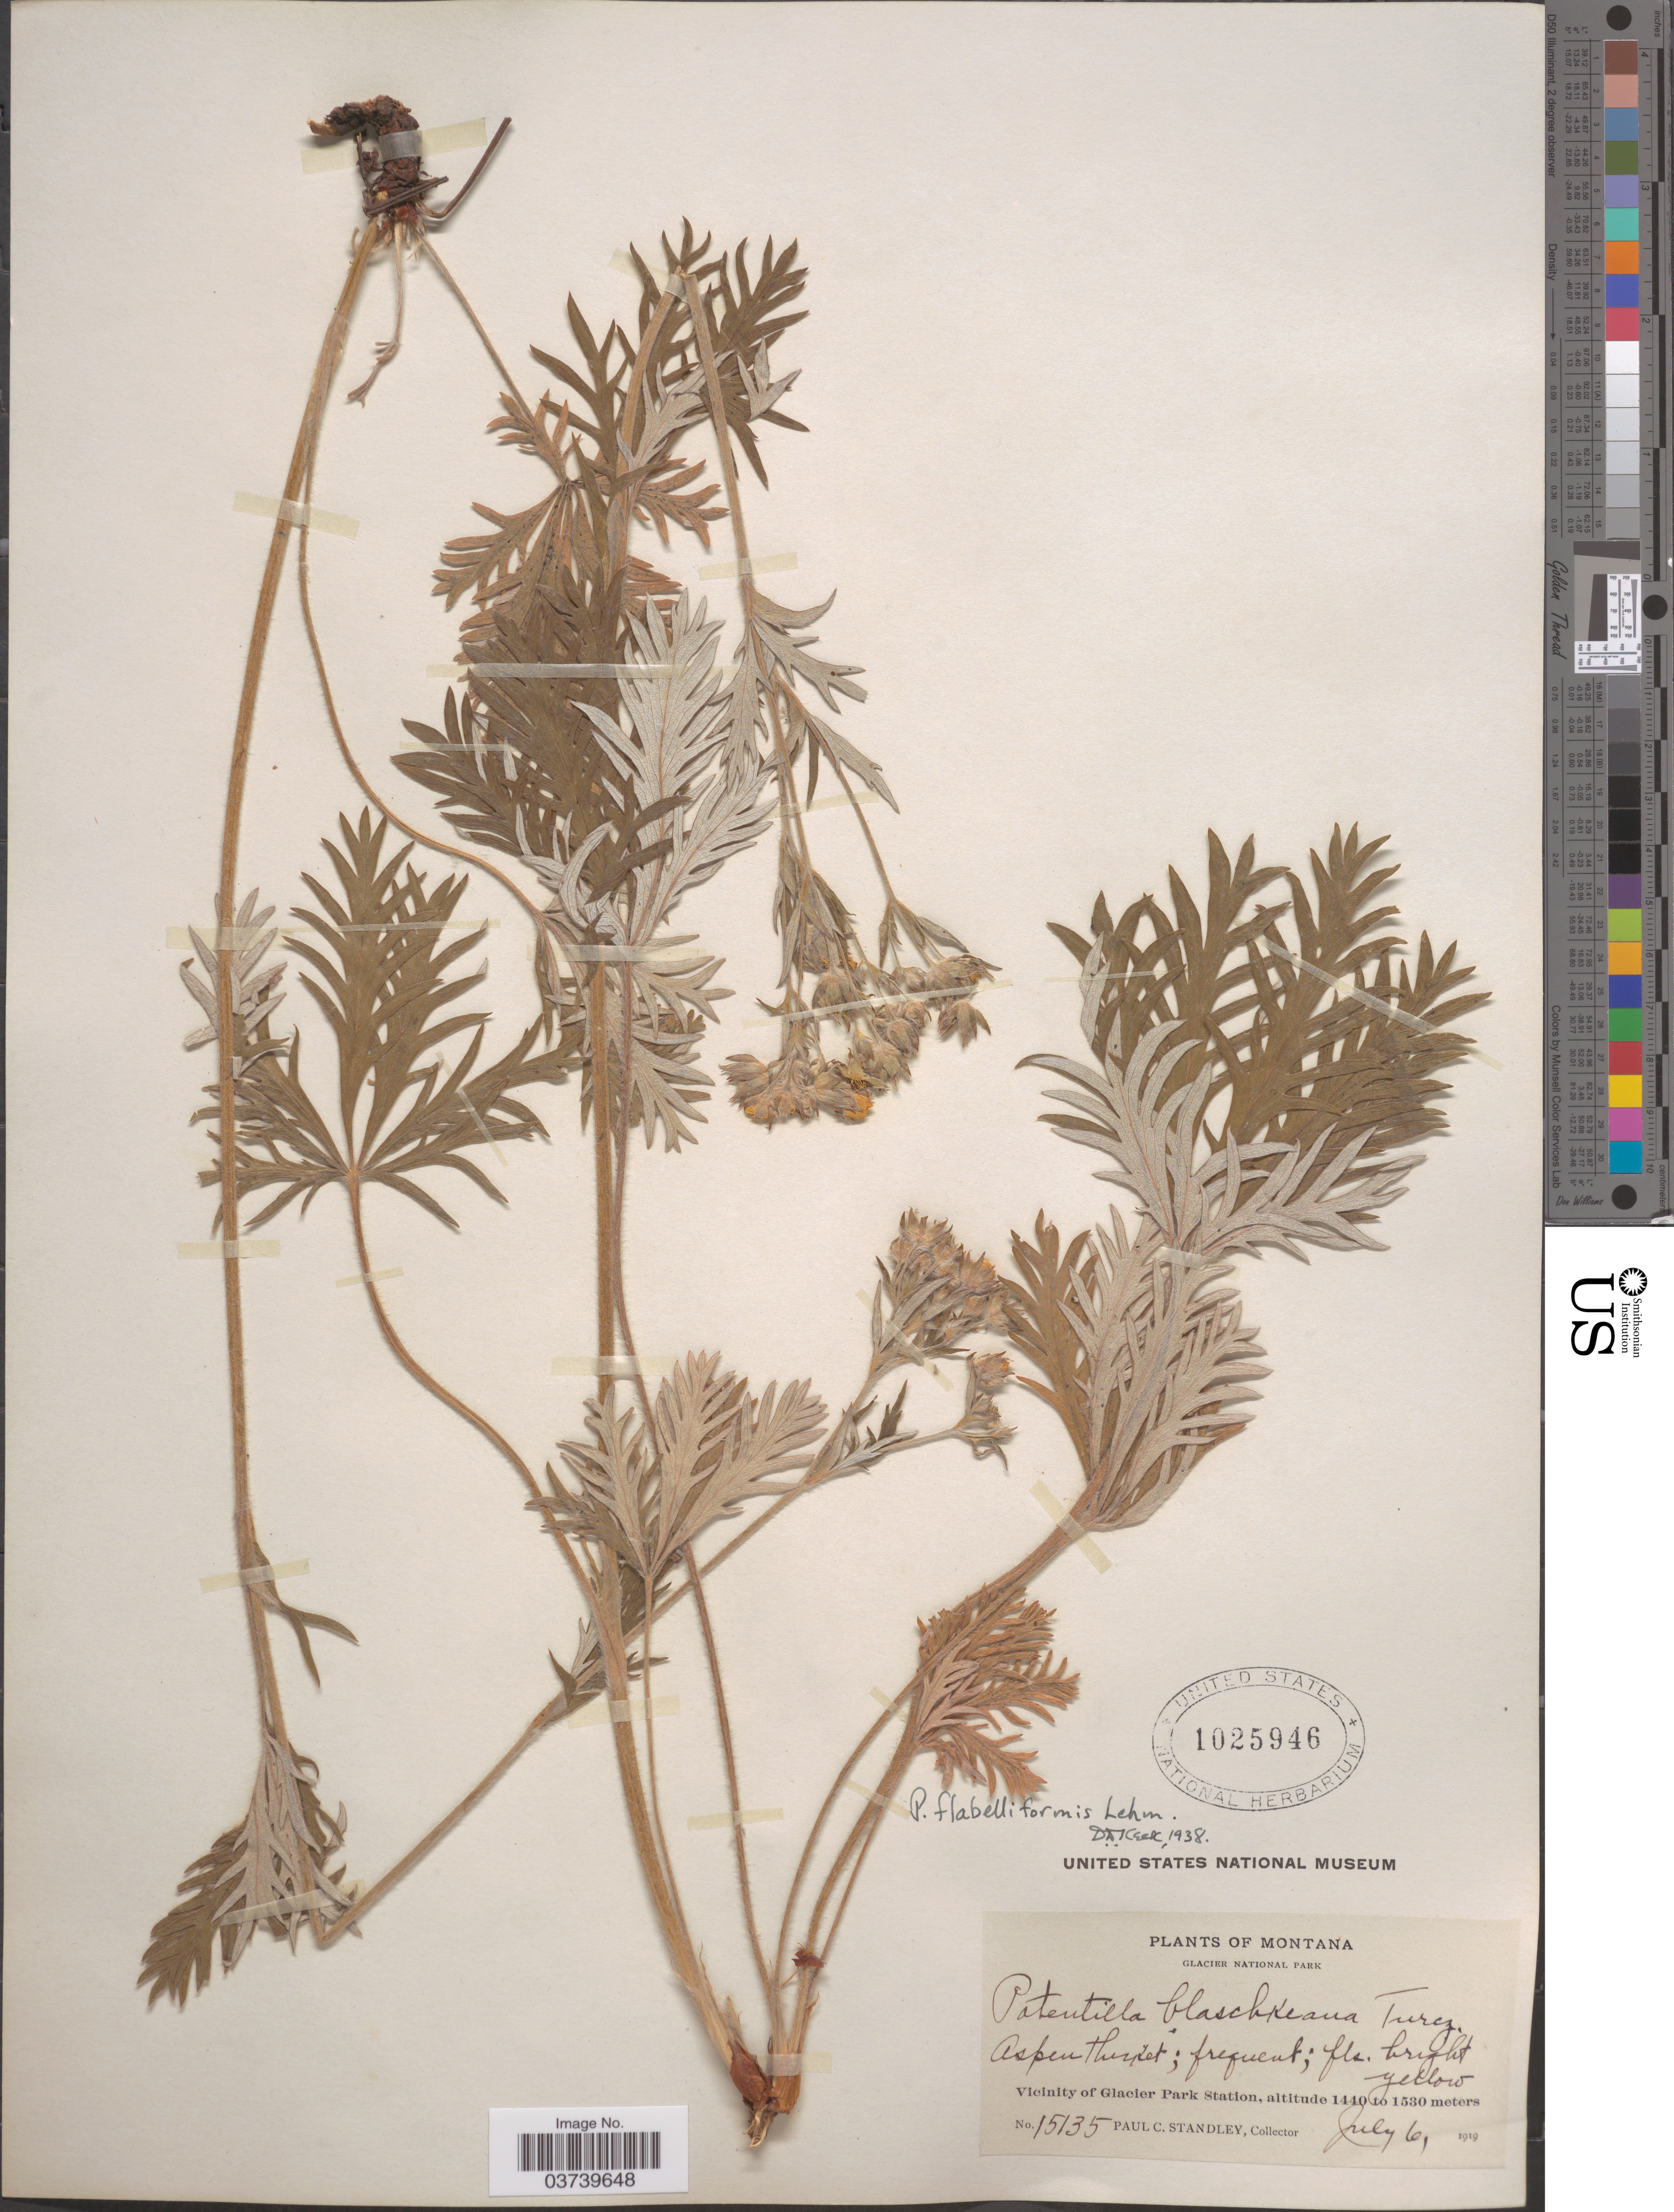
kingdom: Plantae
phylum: Tracheophyta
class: Magnoliopsida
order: Rosales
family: Rosaceae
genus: Potentilla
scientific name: Potentilla gracilis var. flabelliformis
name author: (Lehm.) Nutt.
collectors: P. C. Standley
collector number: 15135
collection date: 1919-07-06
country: United States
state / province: Montana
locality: Glacier National Park. Vicinity of Glacier Park Station.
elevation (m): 1440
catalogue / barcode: US 1025946